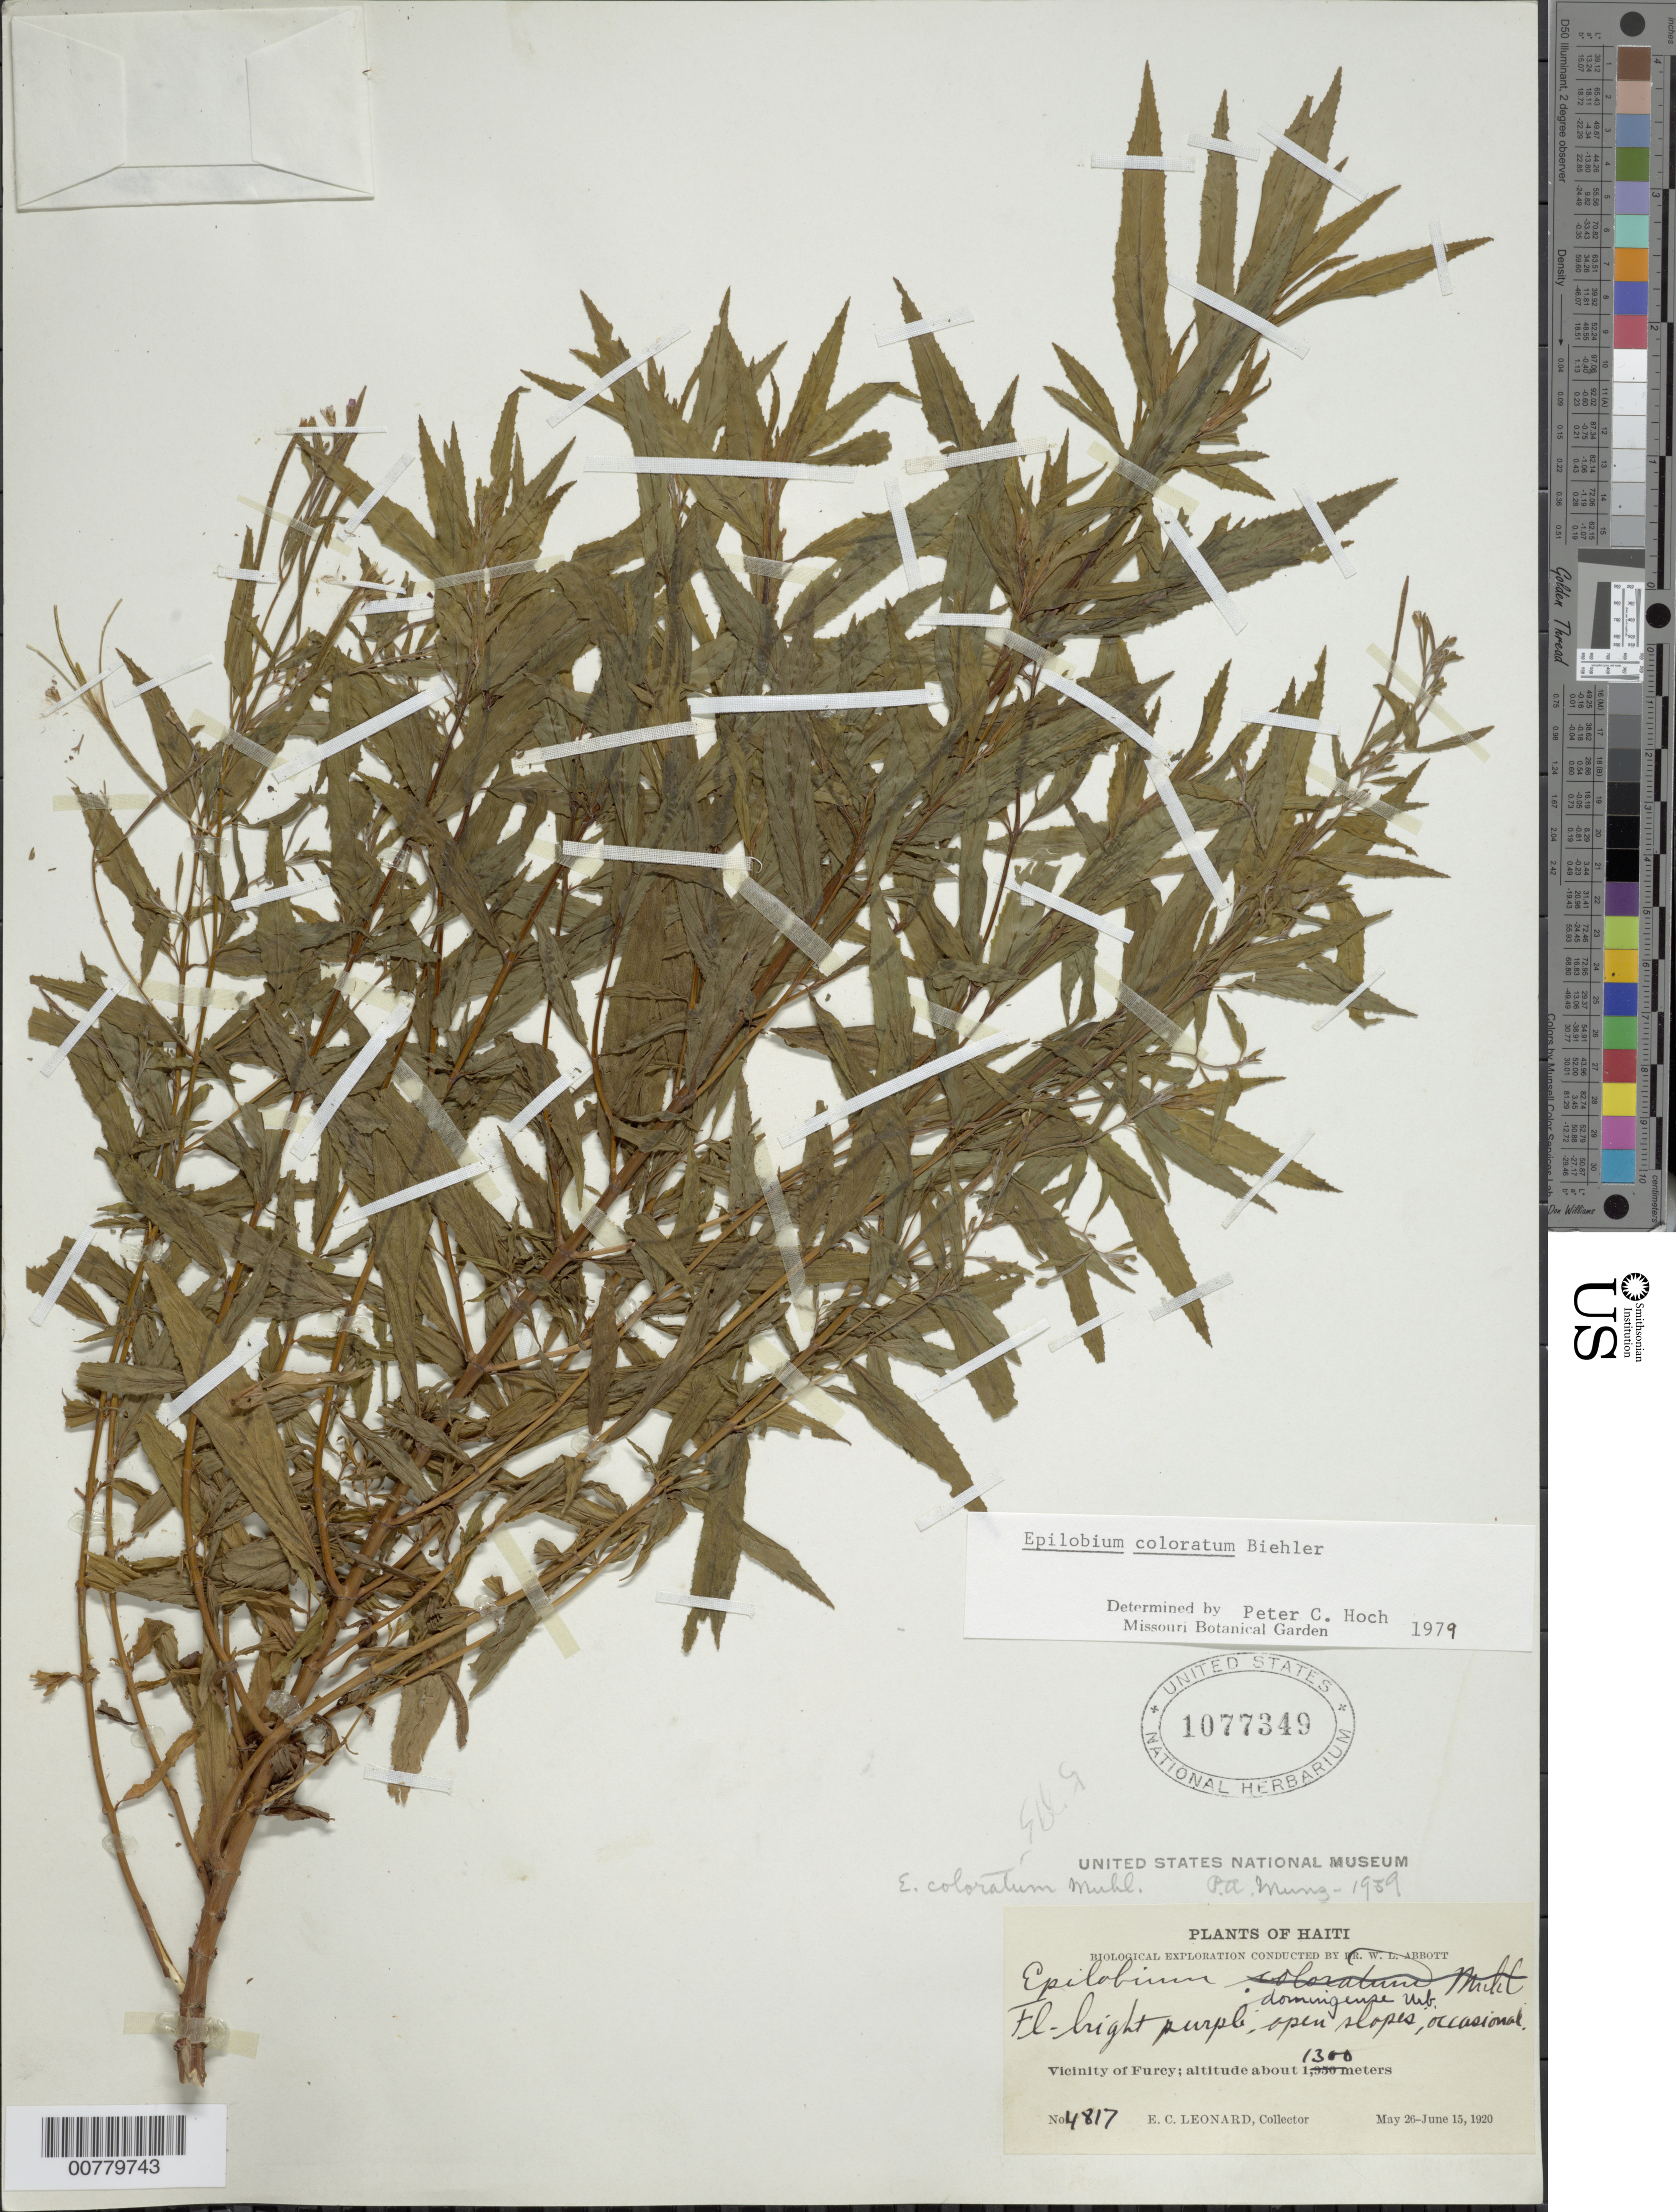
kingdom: Plantae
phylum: Tracheophyta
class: Magnoliopsida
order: Myrtales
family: Onagraceae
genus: Epilobium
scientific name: Epilobium coloratum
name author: Biehler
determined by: Hoch, P. C.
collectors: E. C. Leonard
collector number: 4817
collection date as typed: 26 May 1920 15 Jun 1920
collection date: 1920-05-26/1920-06-15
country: Haiti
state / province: Ouest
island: Hispaniola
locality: Vicinity of Furcy.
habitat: Open slopes.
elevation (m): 1300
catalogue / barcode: US 1077349